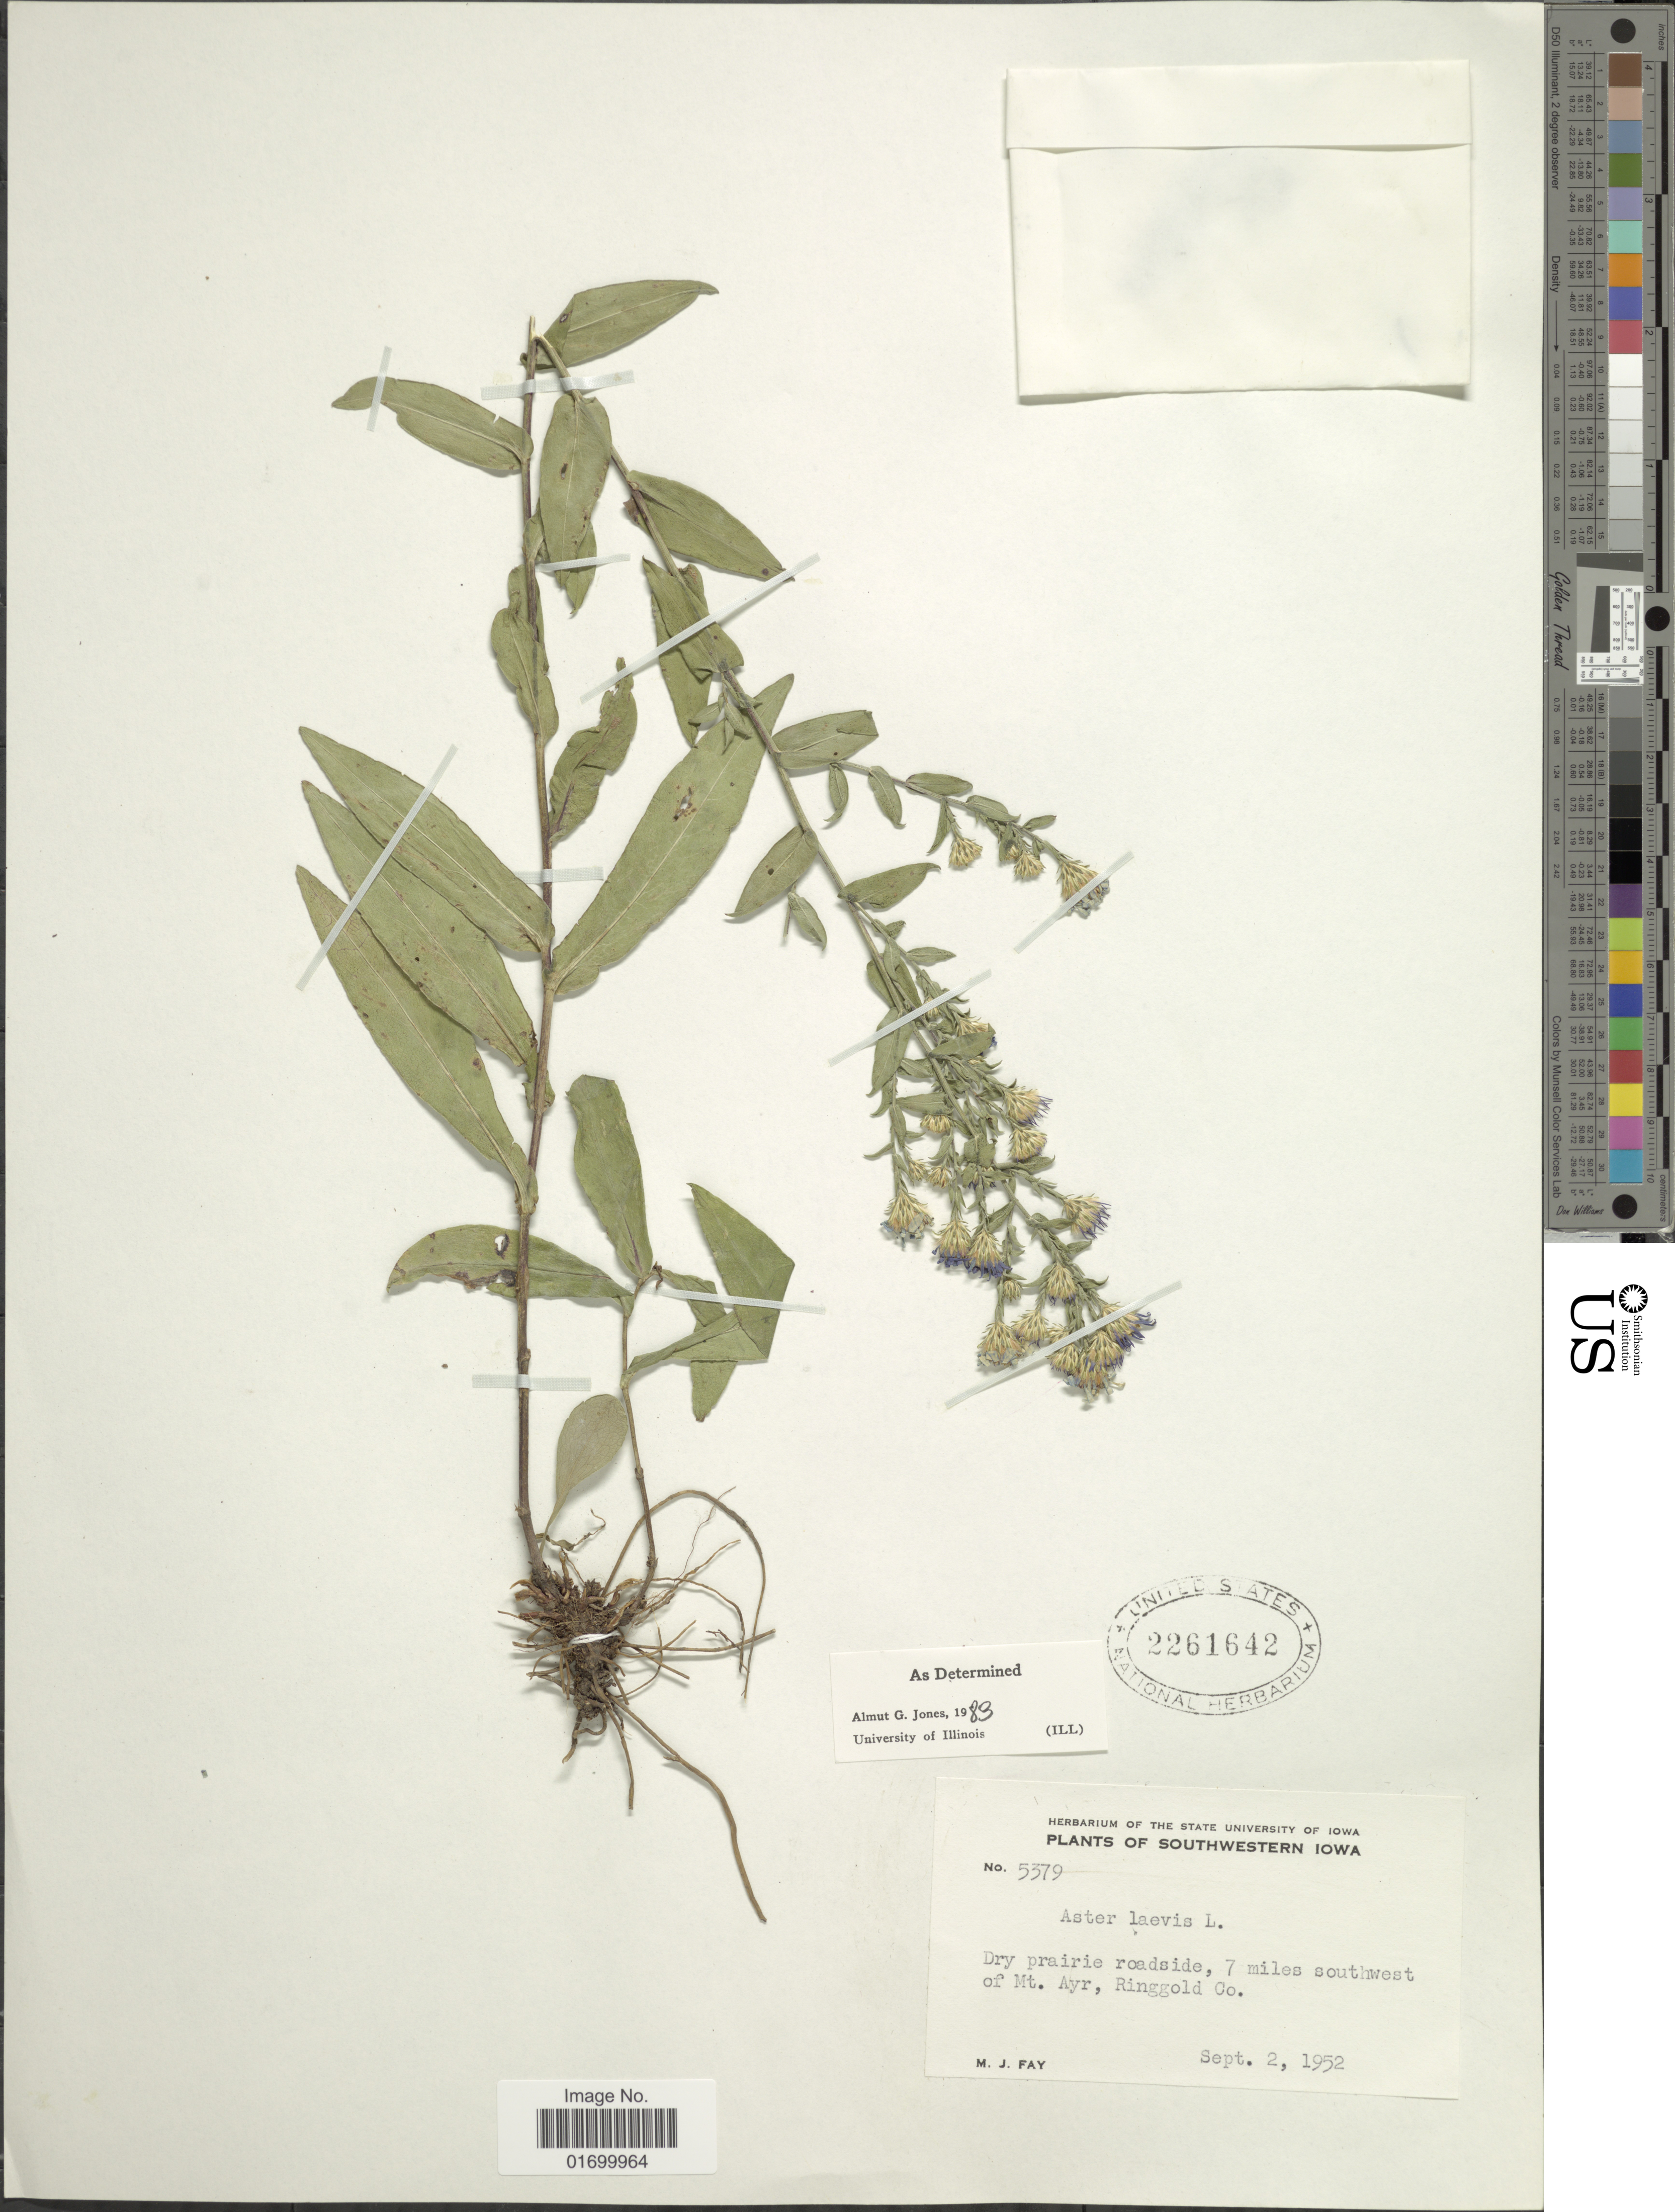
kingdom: Plantae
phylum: Tracheophyta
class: Magnoliopsida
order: Asterales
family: Asteraceae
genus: Symphyotrichum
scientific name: Symphyotrichum laeve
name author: (L.) Á. Löve & D. Löve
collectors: M. Fay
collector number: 5379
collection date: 1952-09-02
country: United States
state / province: Iowa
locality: Southwestern Iowa, Dry prairie roadside, 7 miles southwest of Mt. Ayr, Ringgold Co.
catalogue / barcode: US 2261642